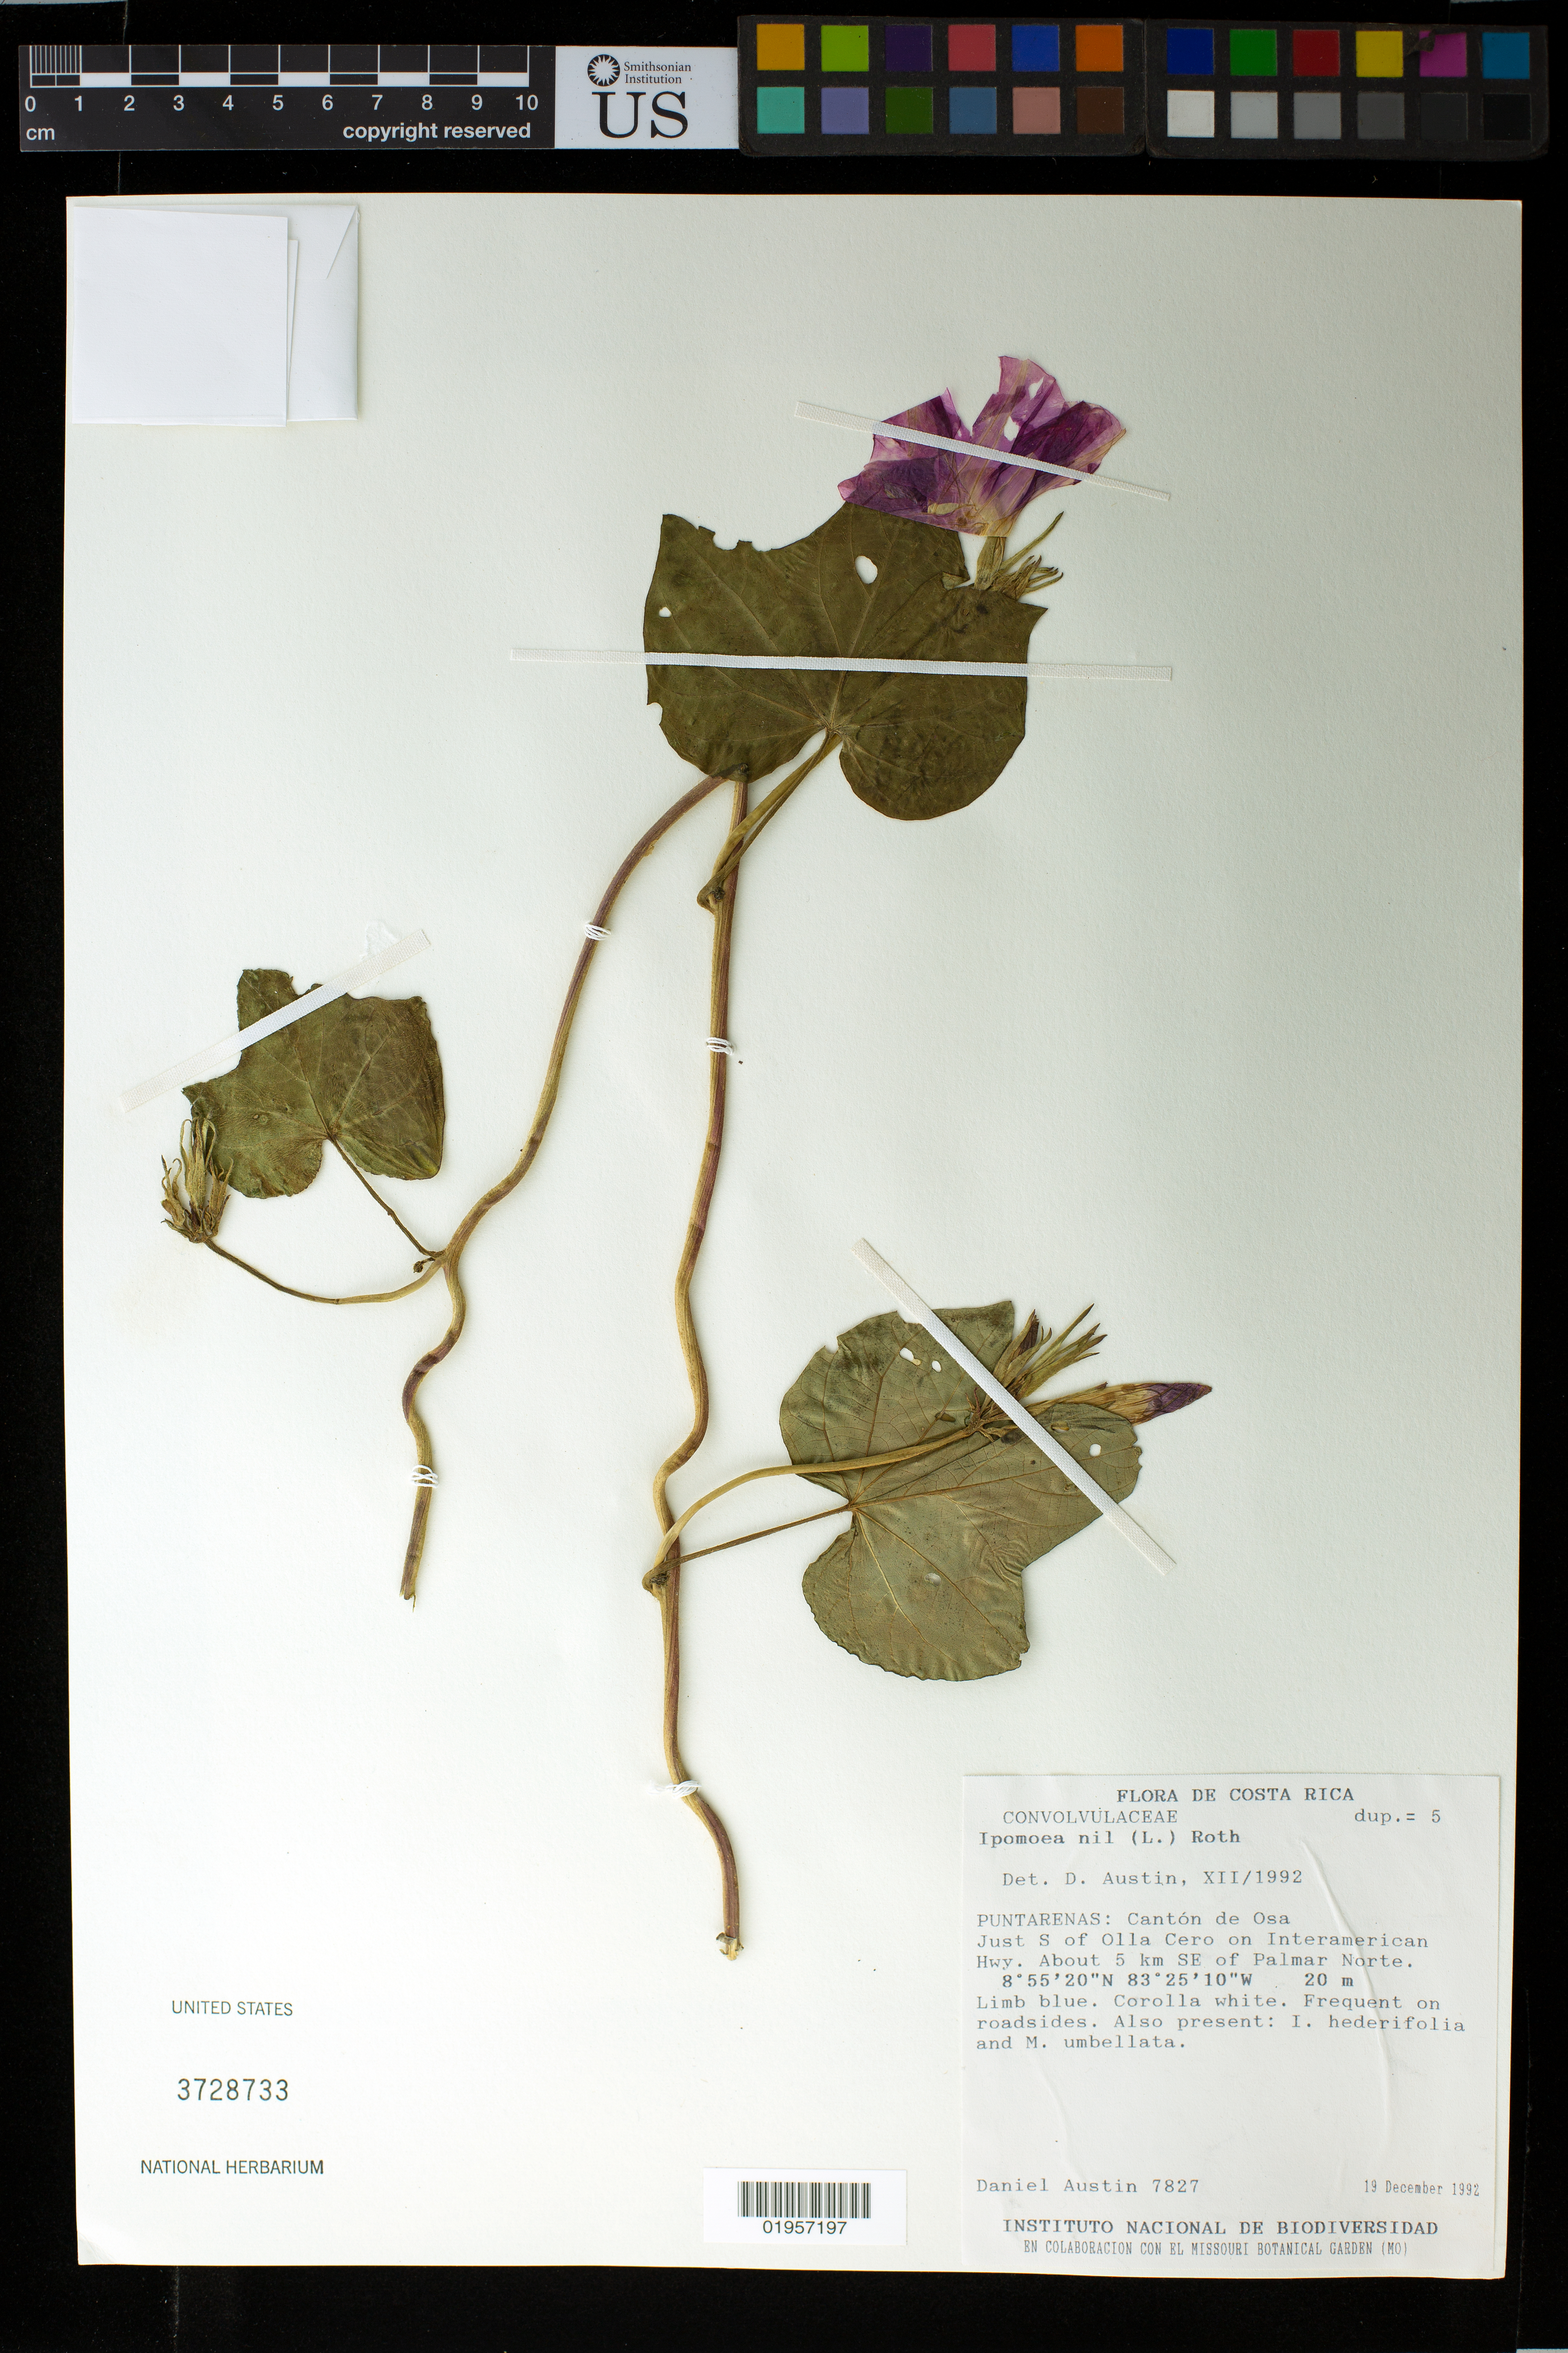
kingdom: Plantae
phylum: Tracheophyta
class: Magnoliopsida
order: Solanales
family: Convolvulaceae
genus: Ipomoea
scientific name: Ipomoea nil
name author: (L.) Roth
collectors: D. Austin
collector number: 7827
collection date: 1992-12-19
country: Costa Rica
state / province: Puntarenas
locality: Canton de Osa, S of Olla Cerro on Interamerican Hwy, 5 km SE of Palmar Norte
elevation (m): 20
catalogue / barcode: US 3728733